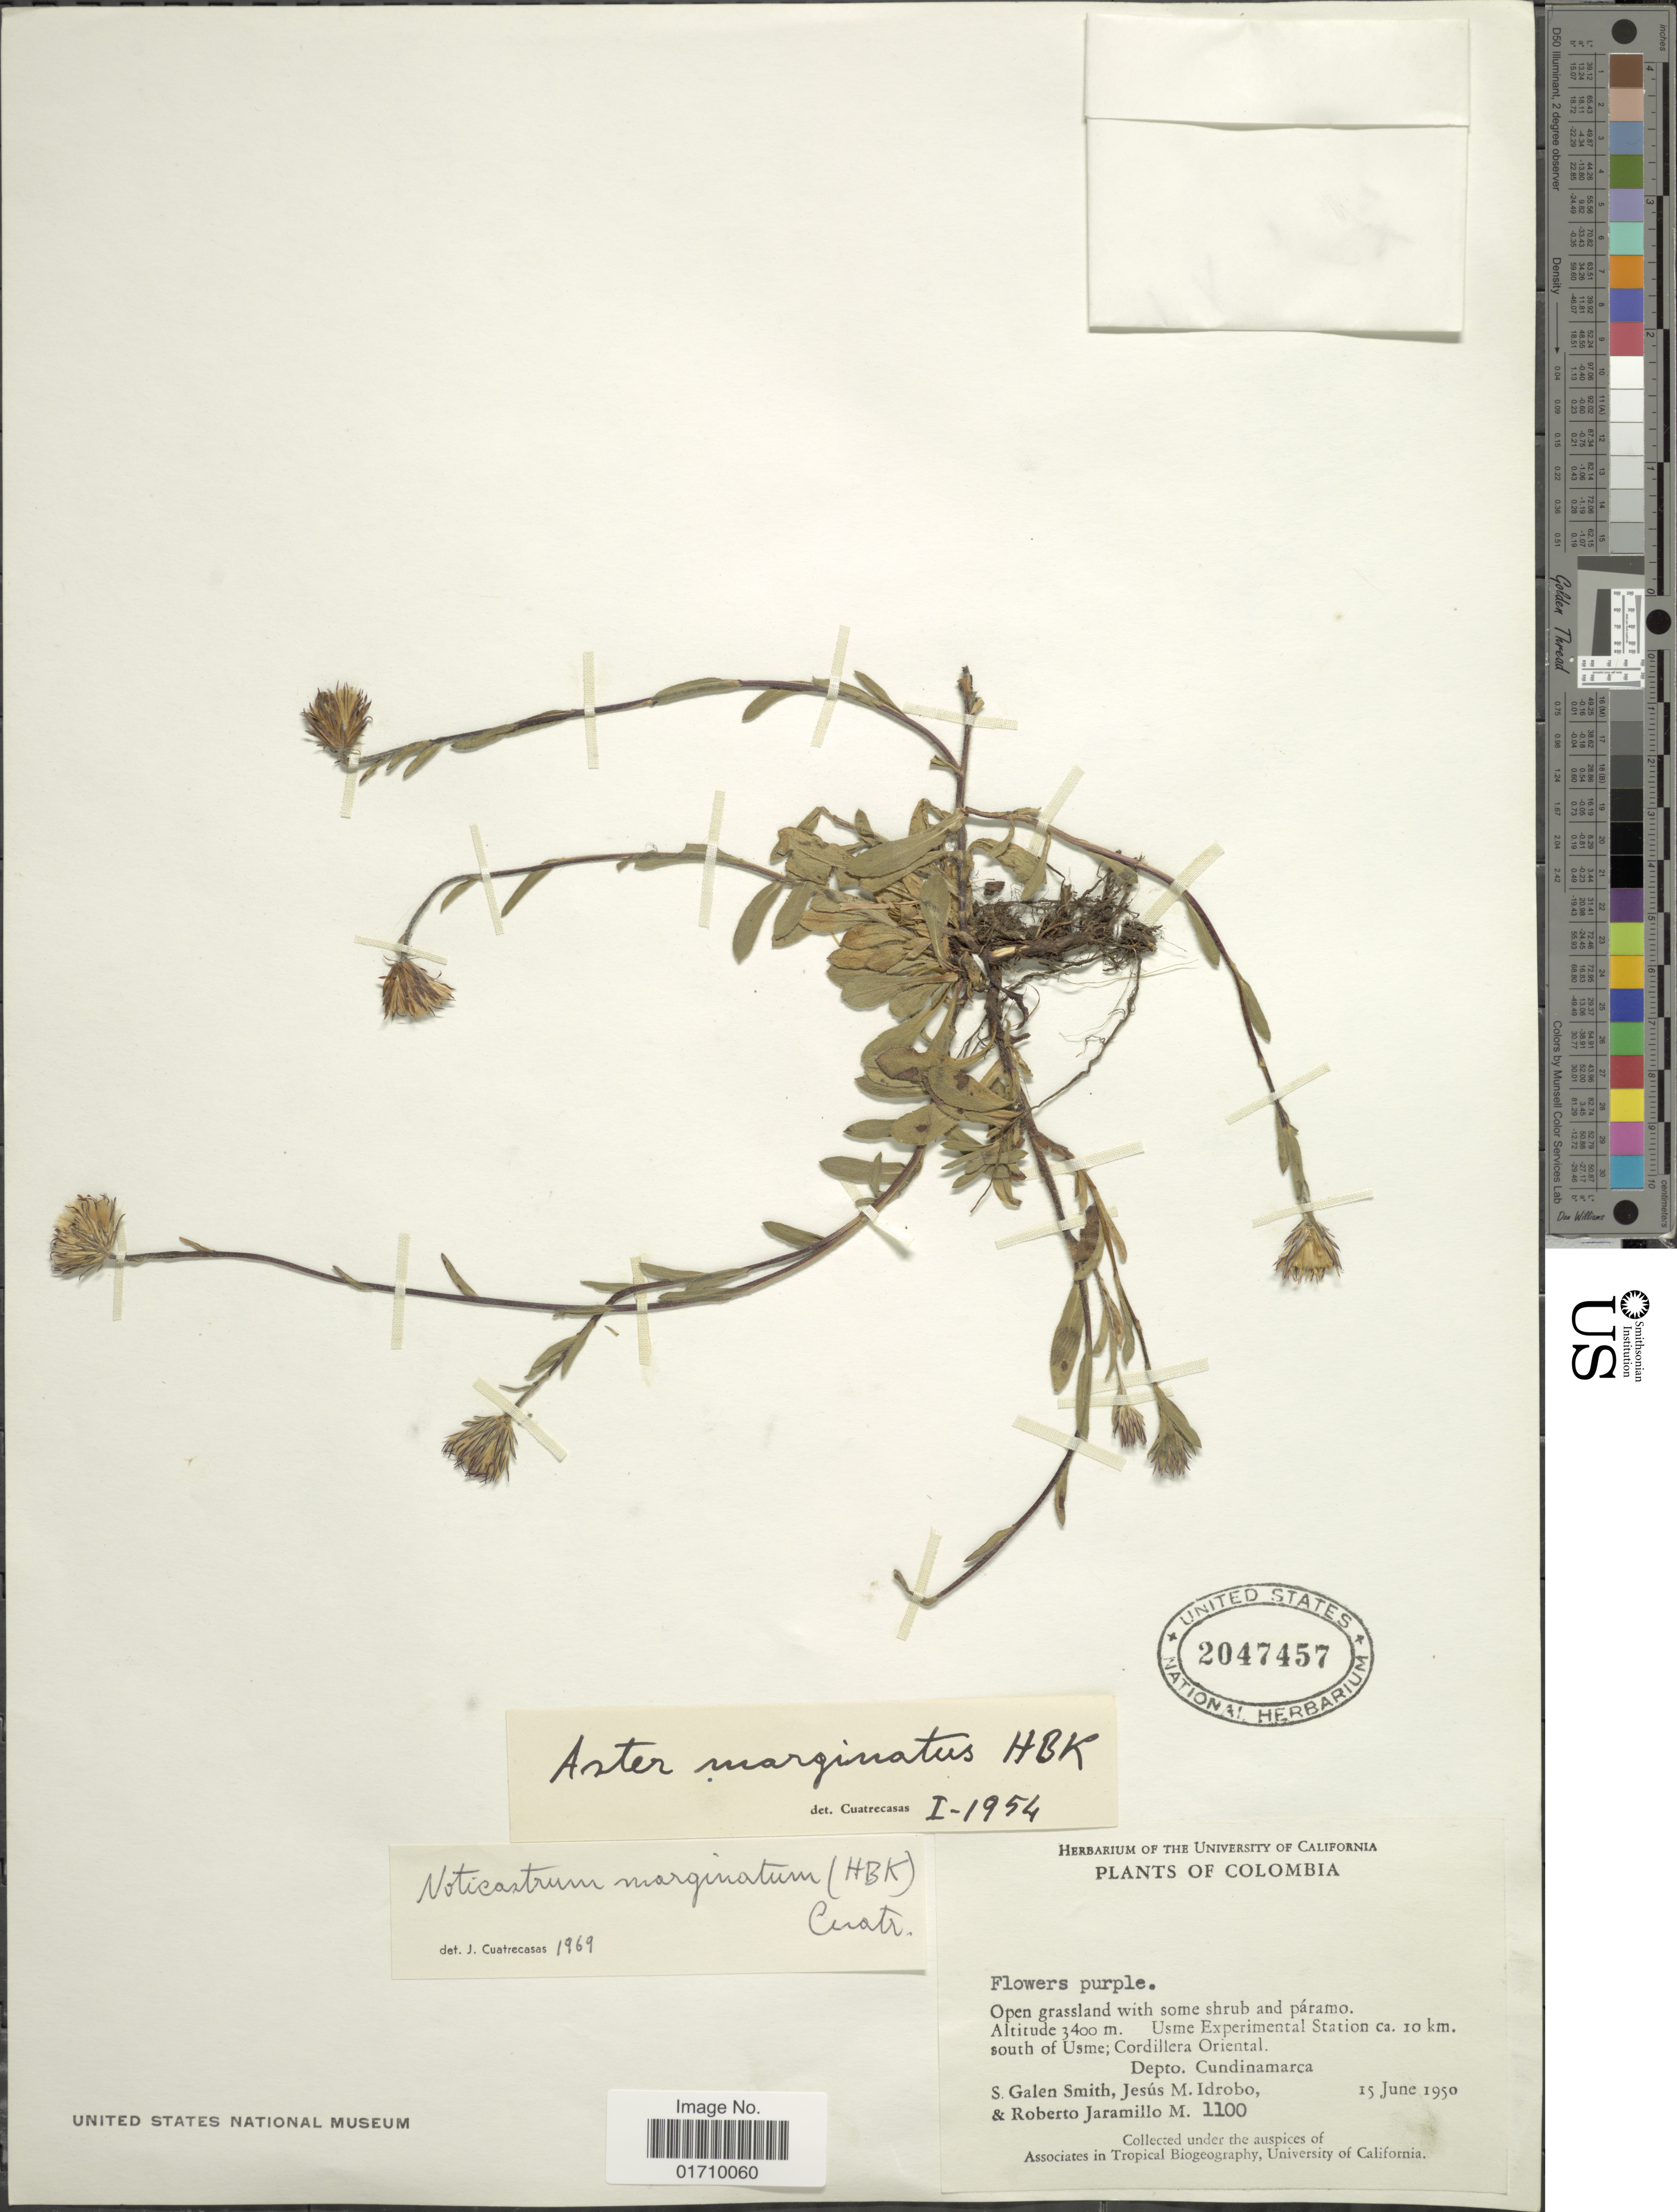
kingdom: Plantae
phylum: Tracheophyta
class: Magnoliopsida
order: Asterales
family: Asteraceae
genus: Noticastrum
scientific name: Noticastrum marginatum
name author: (Kunth) Cuatrec.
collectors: S. G. Smith, J. M. Idrobo & R. Jaramillo M.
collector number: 1100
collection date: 1950-06-15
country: Colombia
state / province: Cundinamarca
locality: Usme Experimental Station ca 10 km south of Usme, Cordillera Oriental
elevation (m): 3400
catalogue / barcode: US 2047457